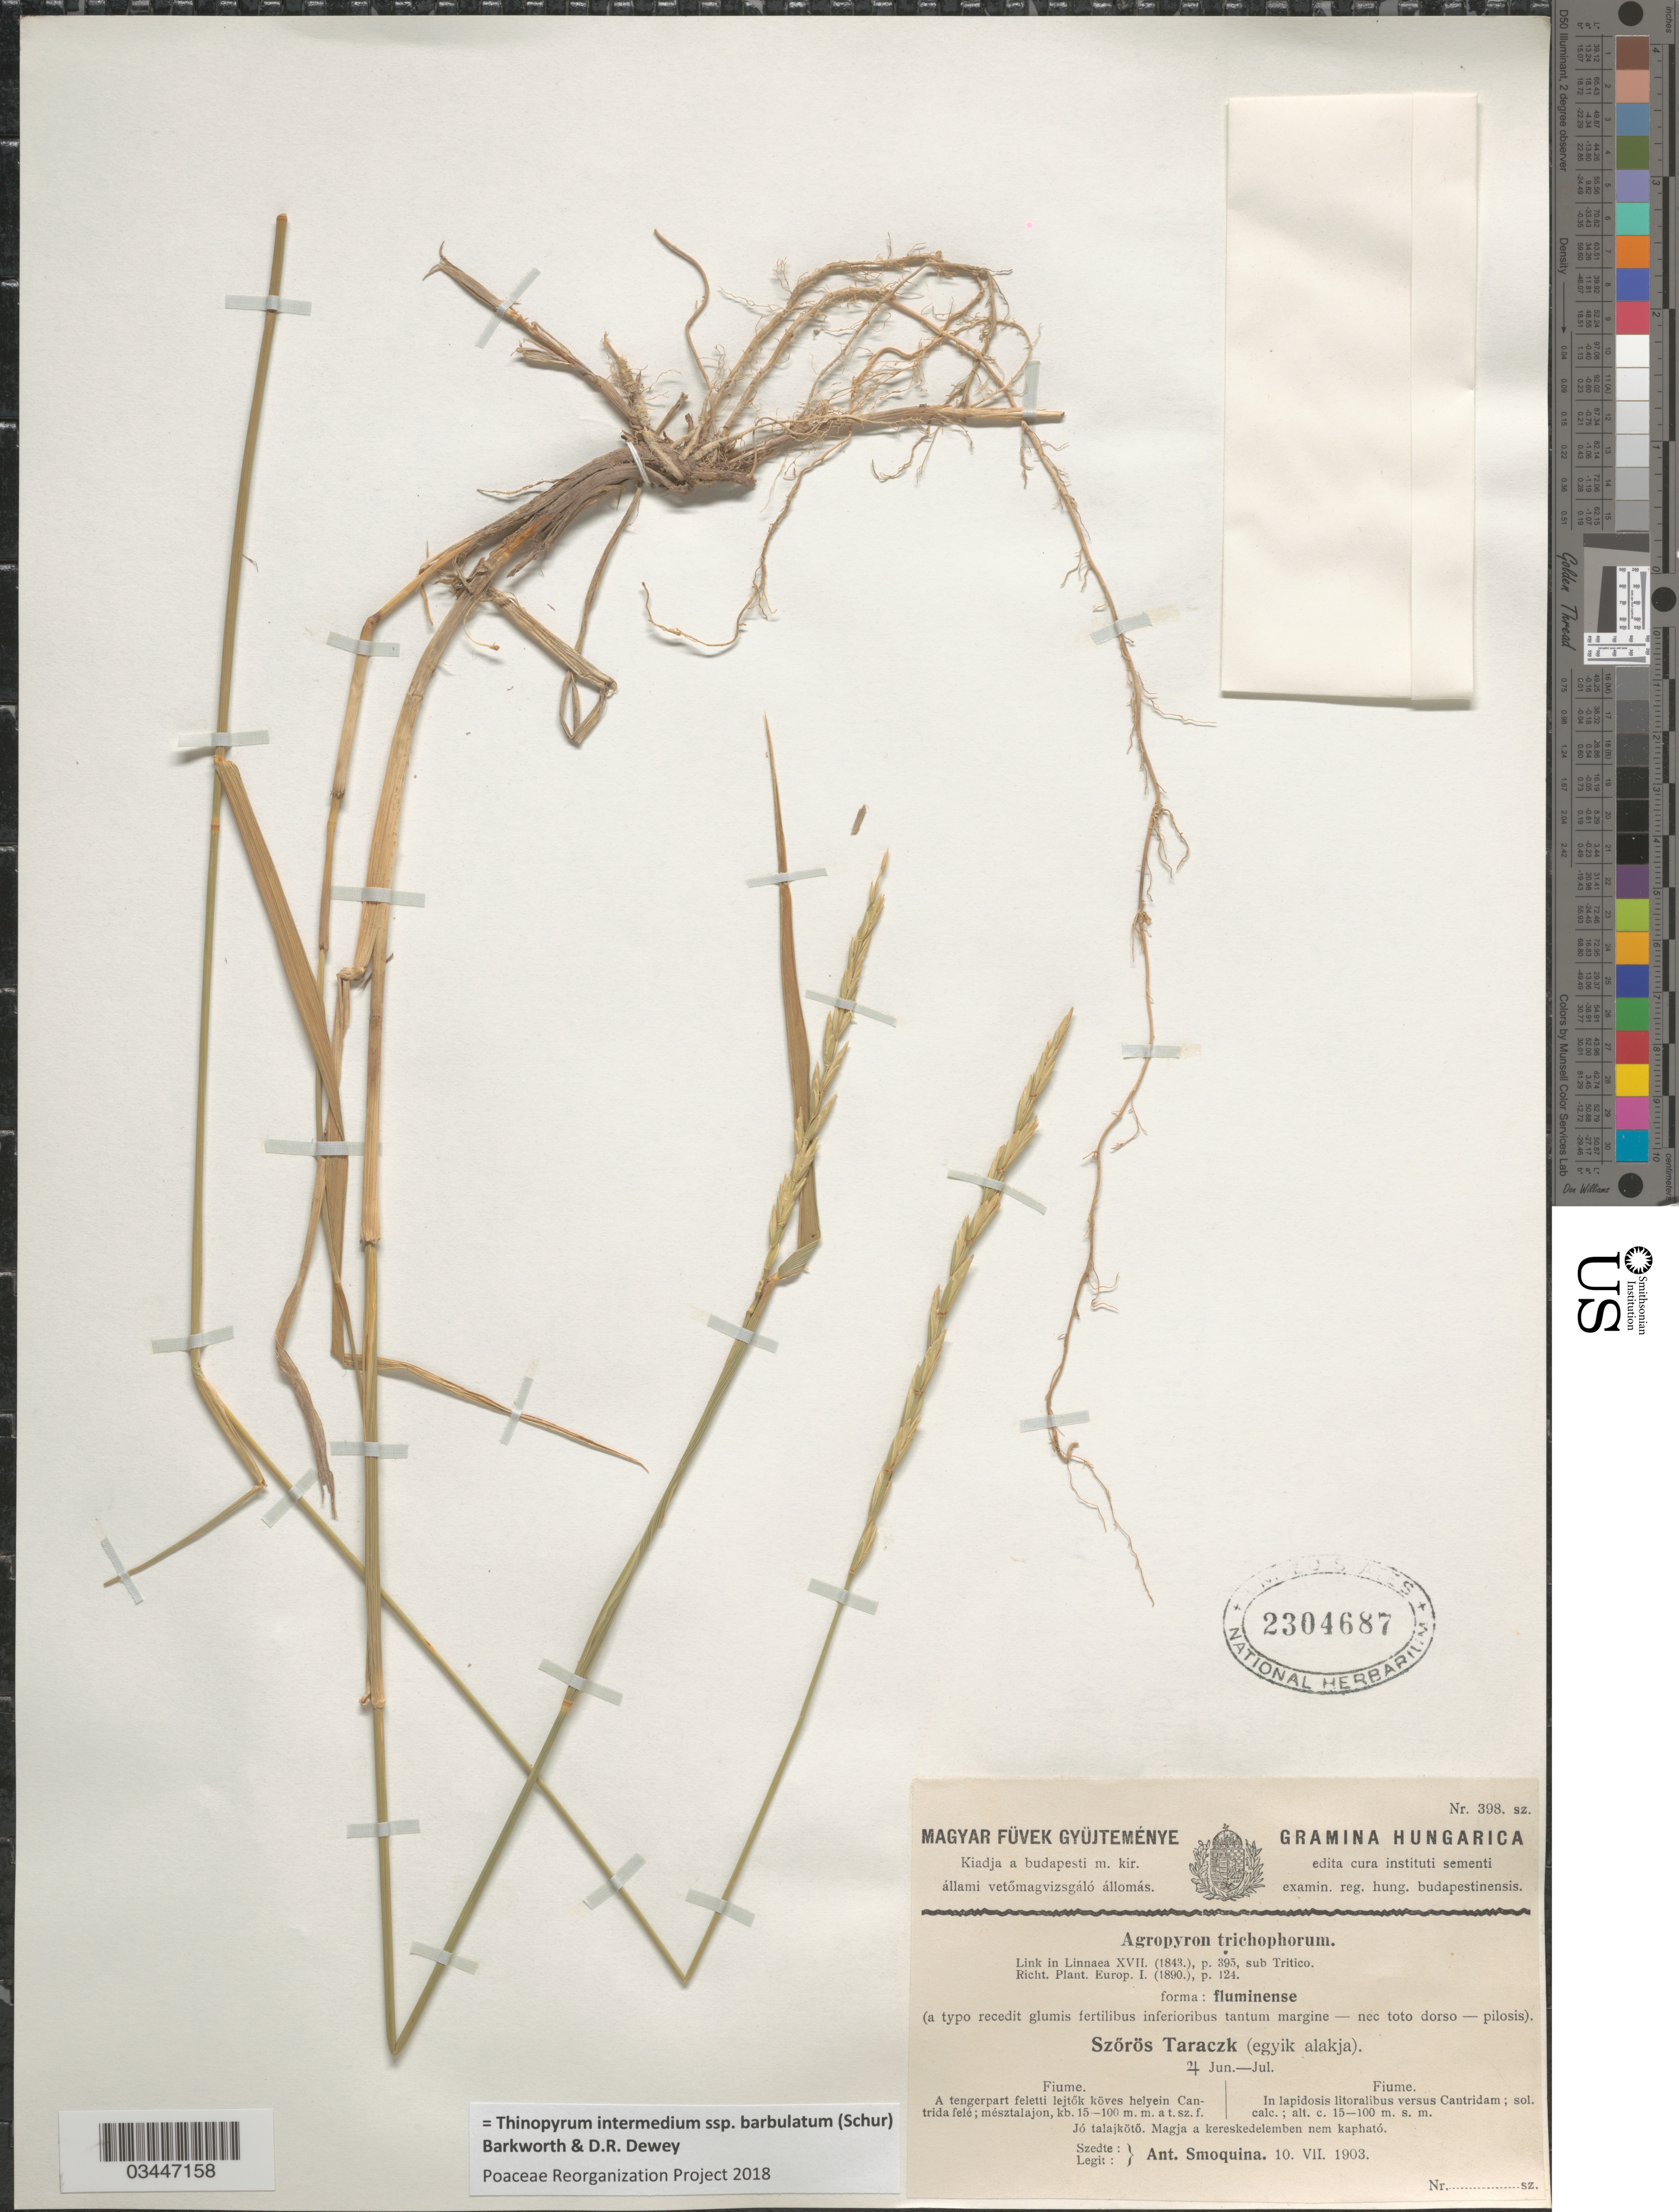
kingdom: Plantae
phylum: Tracheophyta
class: Liliopsida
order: Poales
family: Poaceae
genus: Thinopyrum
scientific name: Thinopyrum intermedium subsp. barbulatum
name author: (Schur) Barkworth & Dewey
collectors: A. Smoquina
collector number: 398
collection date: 1903-07-10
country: Hungary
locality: Hungarica. Fiume. In lapidosis litoralibus versus Cantridam; sol. calc.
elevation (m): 15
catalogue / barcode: US 2304687